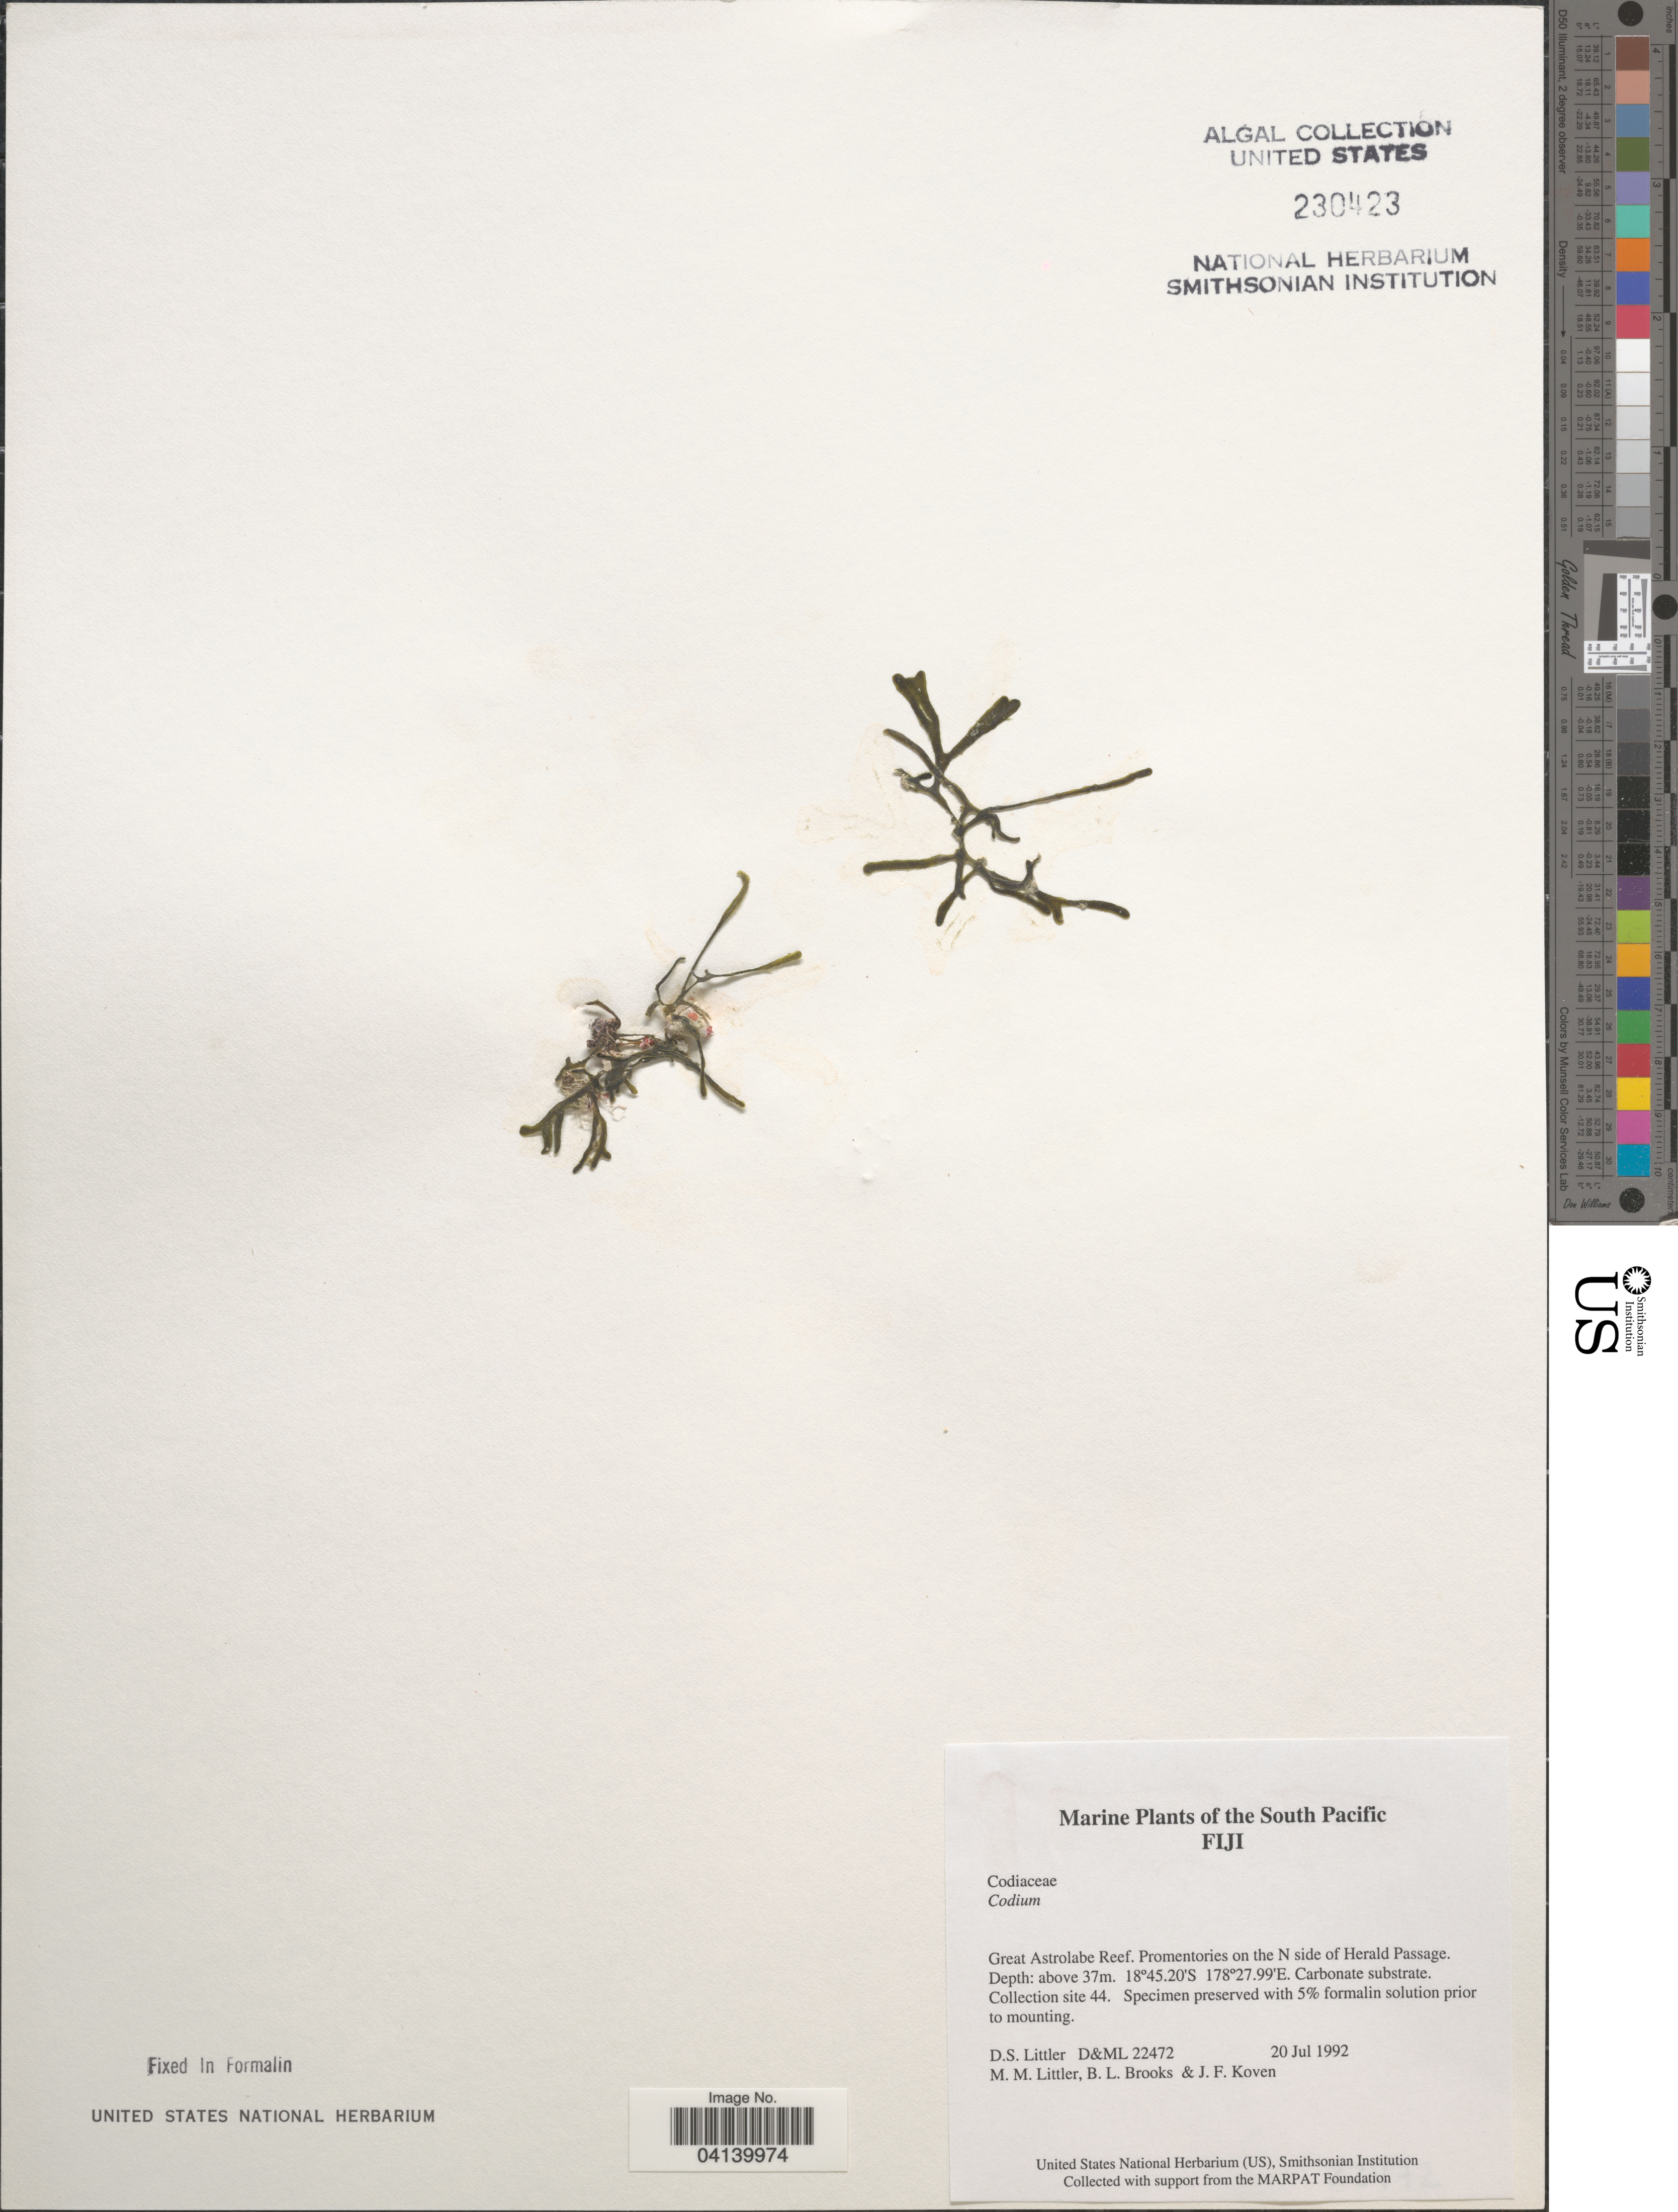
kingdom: Plantae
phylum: Chlorophyta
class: Ulvophyceae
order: Bryopsidales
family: Codiaceae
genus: Codium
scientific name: Codium sp.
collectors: D. S. Littler, B. Brooks & J. Koven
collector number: D&ML22472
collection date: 1992-07-20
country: Fiji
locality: South Pacific. Great Astrolabe Reef. Promentories on the N side of Herald Passage. Collection site 44.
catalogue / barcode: US 230423